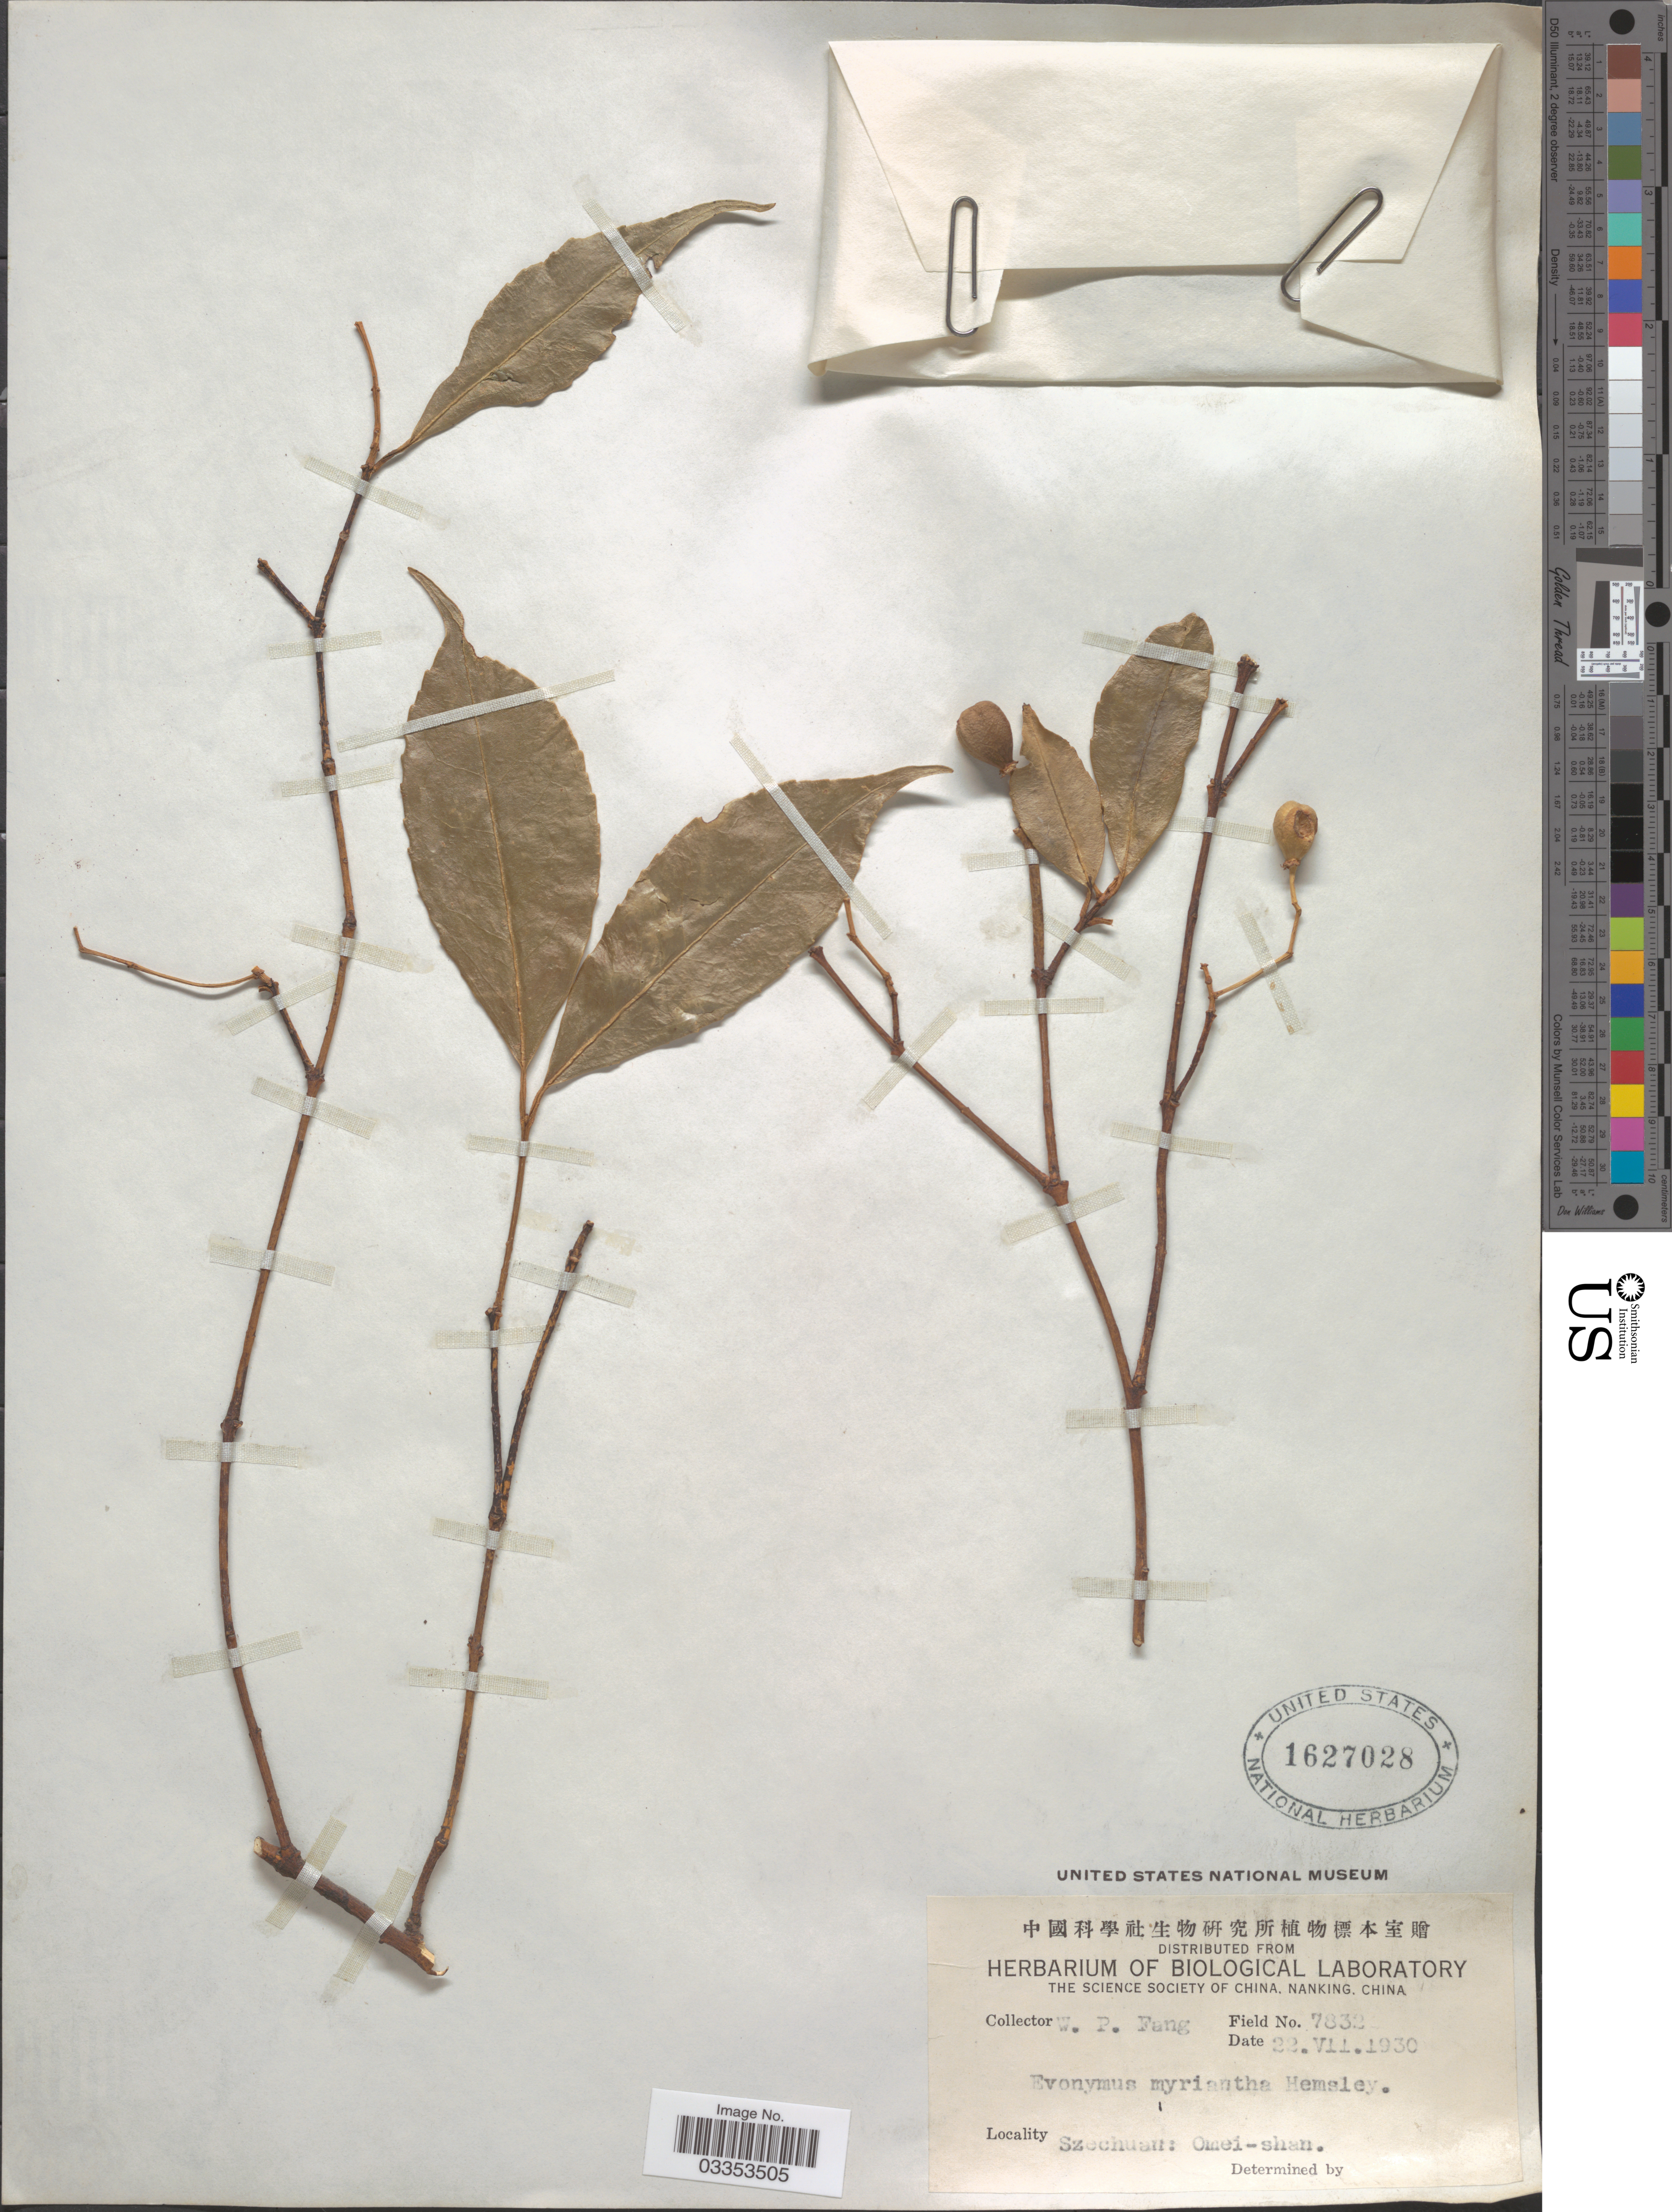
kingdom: Plantae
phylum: Tracheophyta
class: Magnoliopsida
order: Celastrales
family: Celastraceae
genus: Euonymus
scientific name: Euonymus myrianthus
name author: Hemsl.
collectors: W. P. Fang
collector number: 7832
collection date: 1930-07-22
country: China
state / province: Sichuan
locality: Szechuan: Omei-shan.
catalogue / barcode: US 1627028